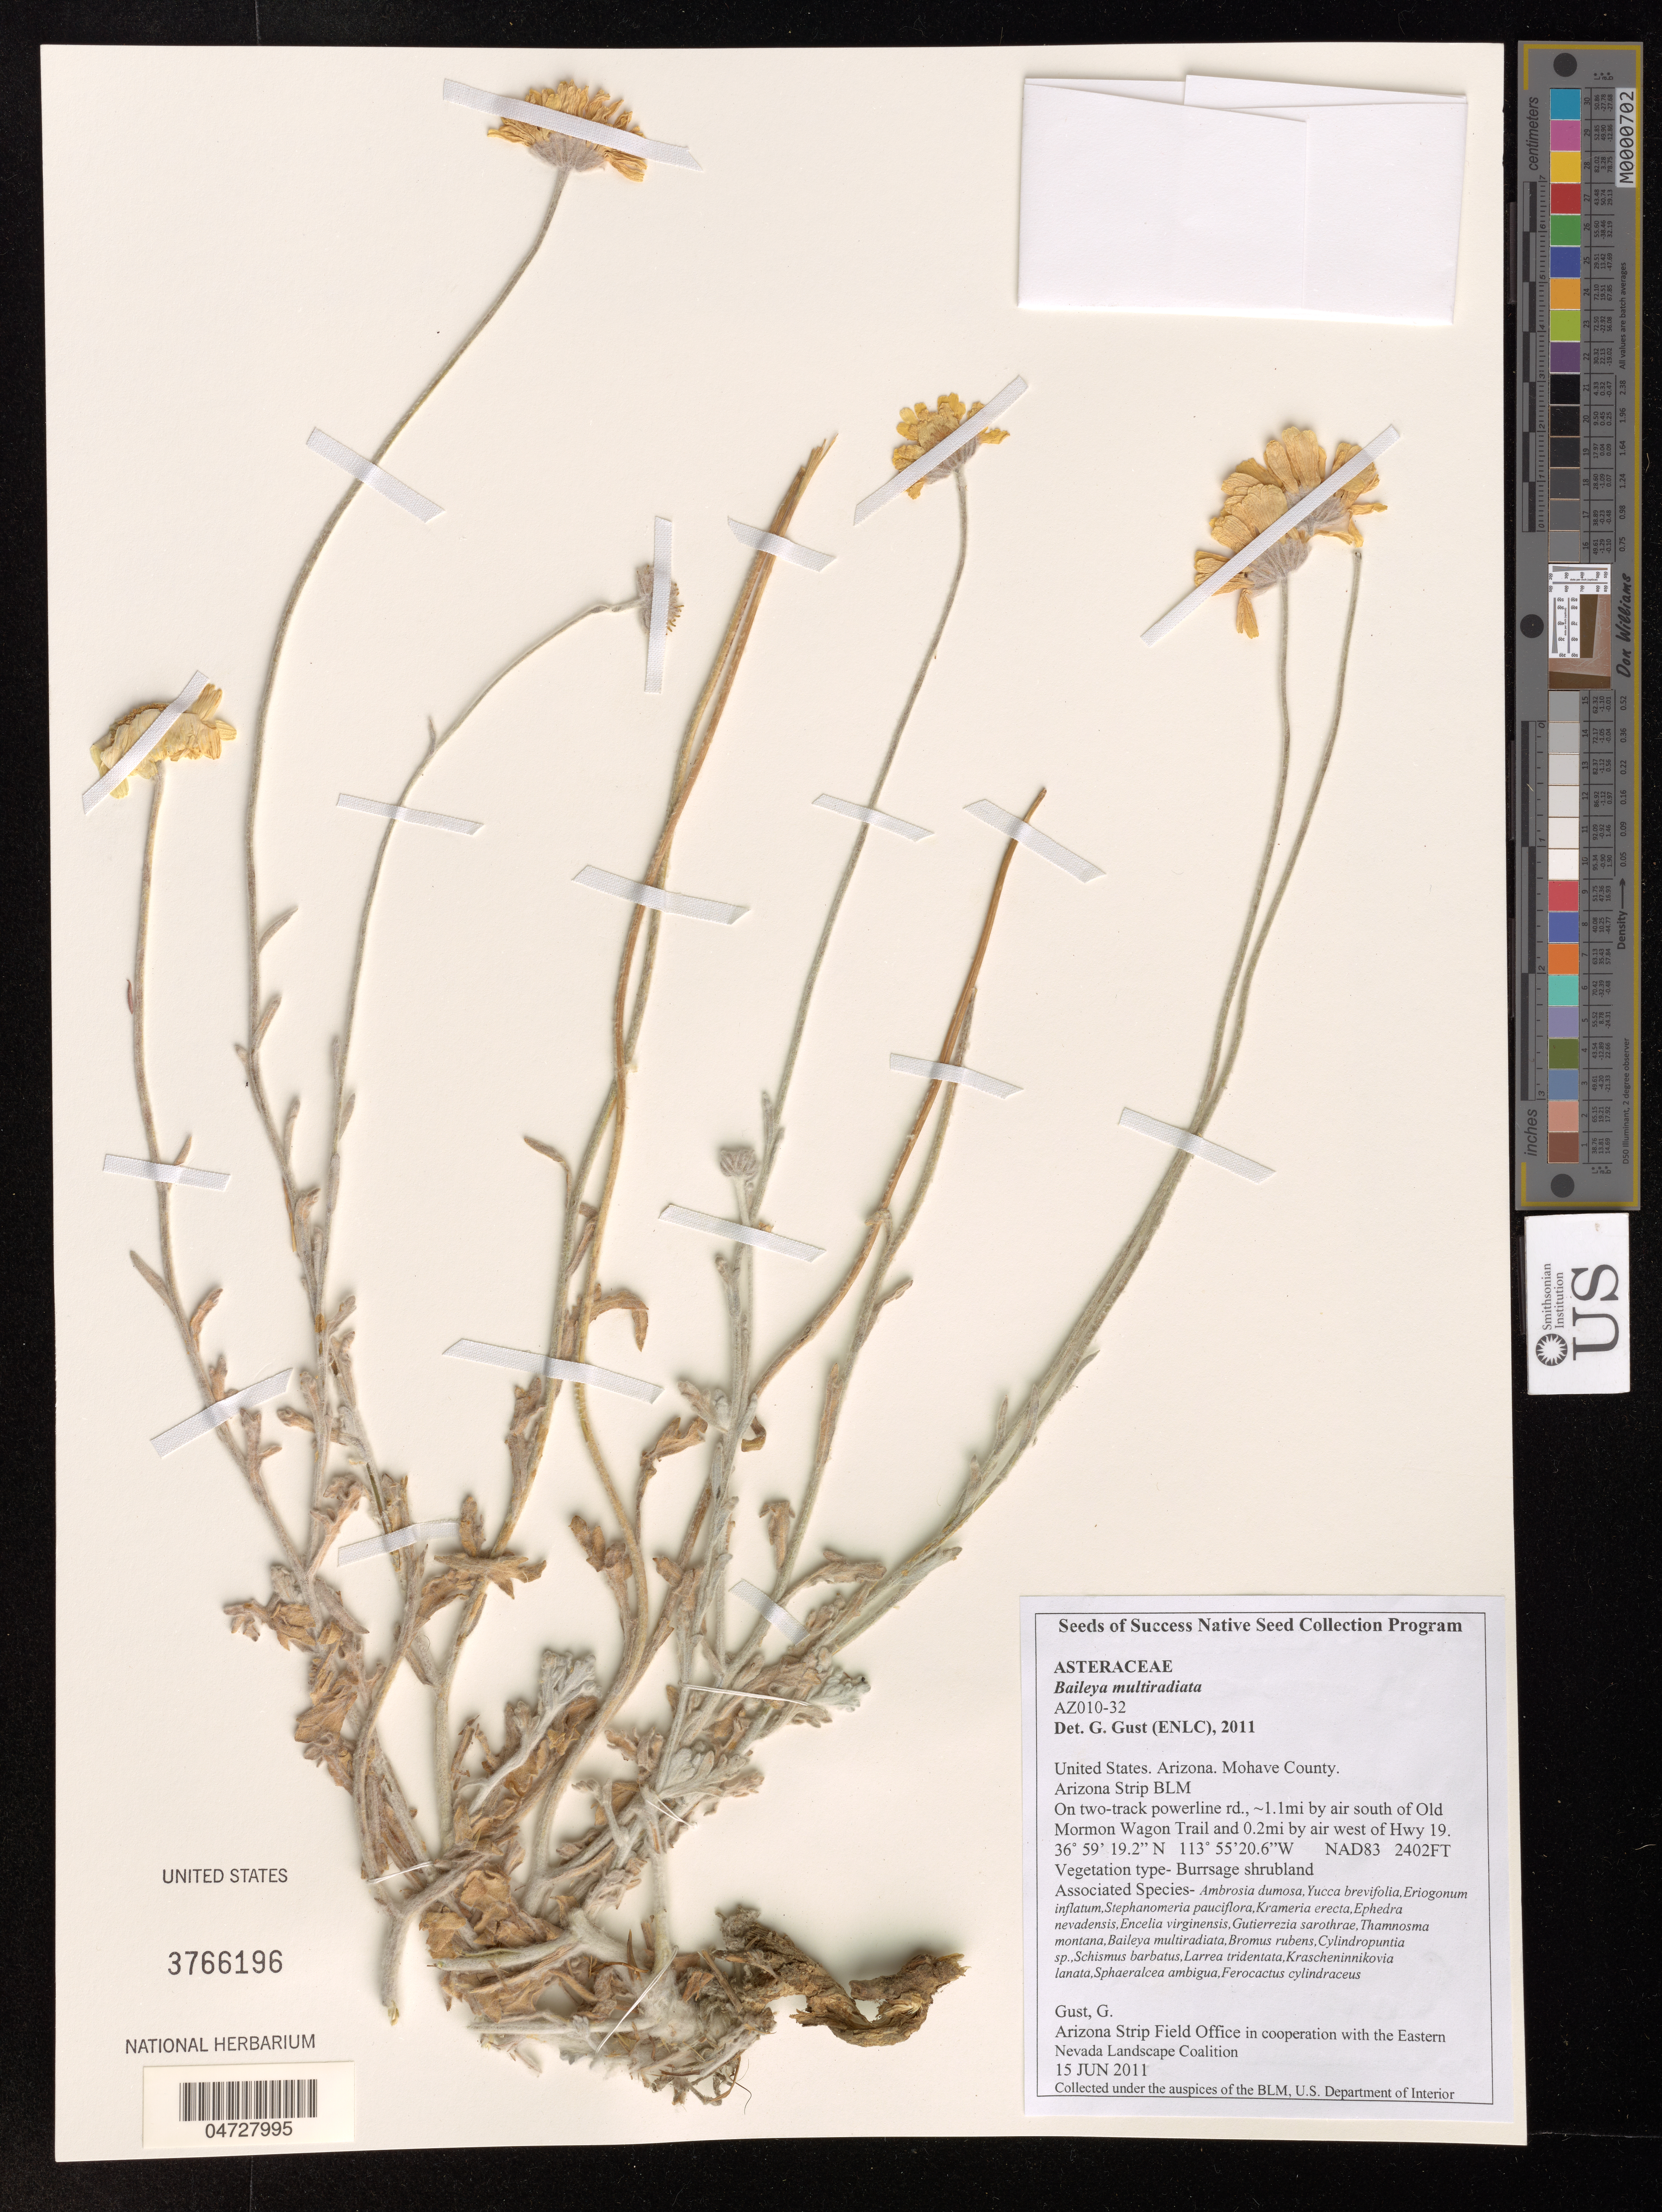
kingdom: Plantae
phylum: Tracheophyta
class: Magnoliopsida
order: Asterales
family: Asteraceae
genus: Baileya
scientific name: Baileya multiradiata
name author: Harv. & A. Gray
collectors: G. Gust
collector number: AZ010-32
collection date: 2011-06-15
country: United States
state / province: Arizona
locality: Mohave County. Arizona Strip BLM. On two-track powerline rd., ~1.1mi by air south of Old Mormon Wagon Trail and 0.2mi by air west of Hwy 19. NAD83.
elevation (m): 732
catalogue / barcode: US 3766196